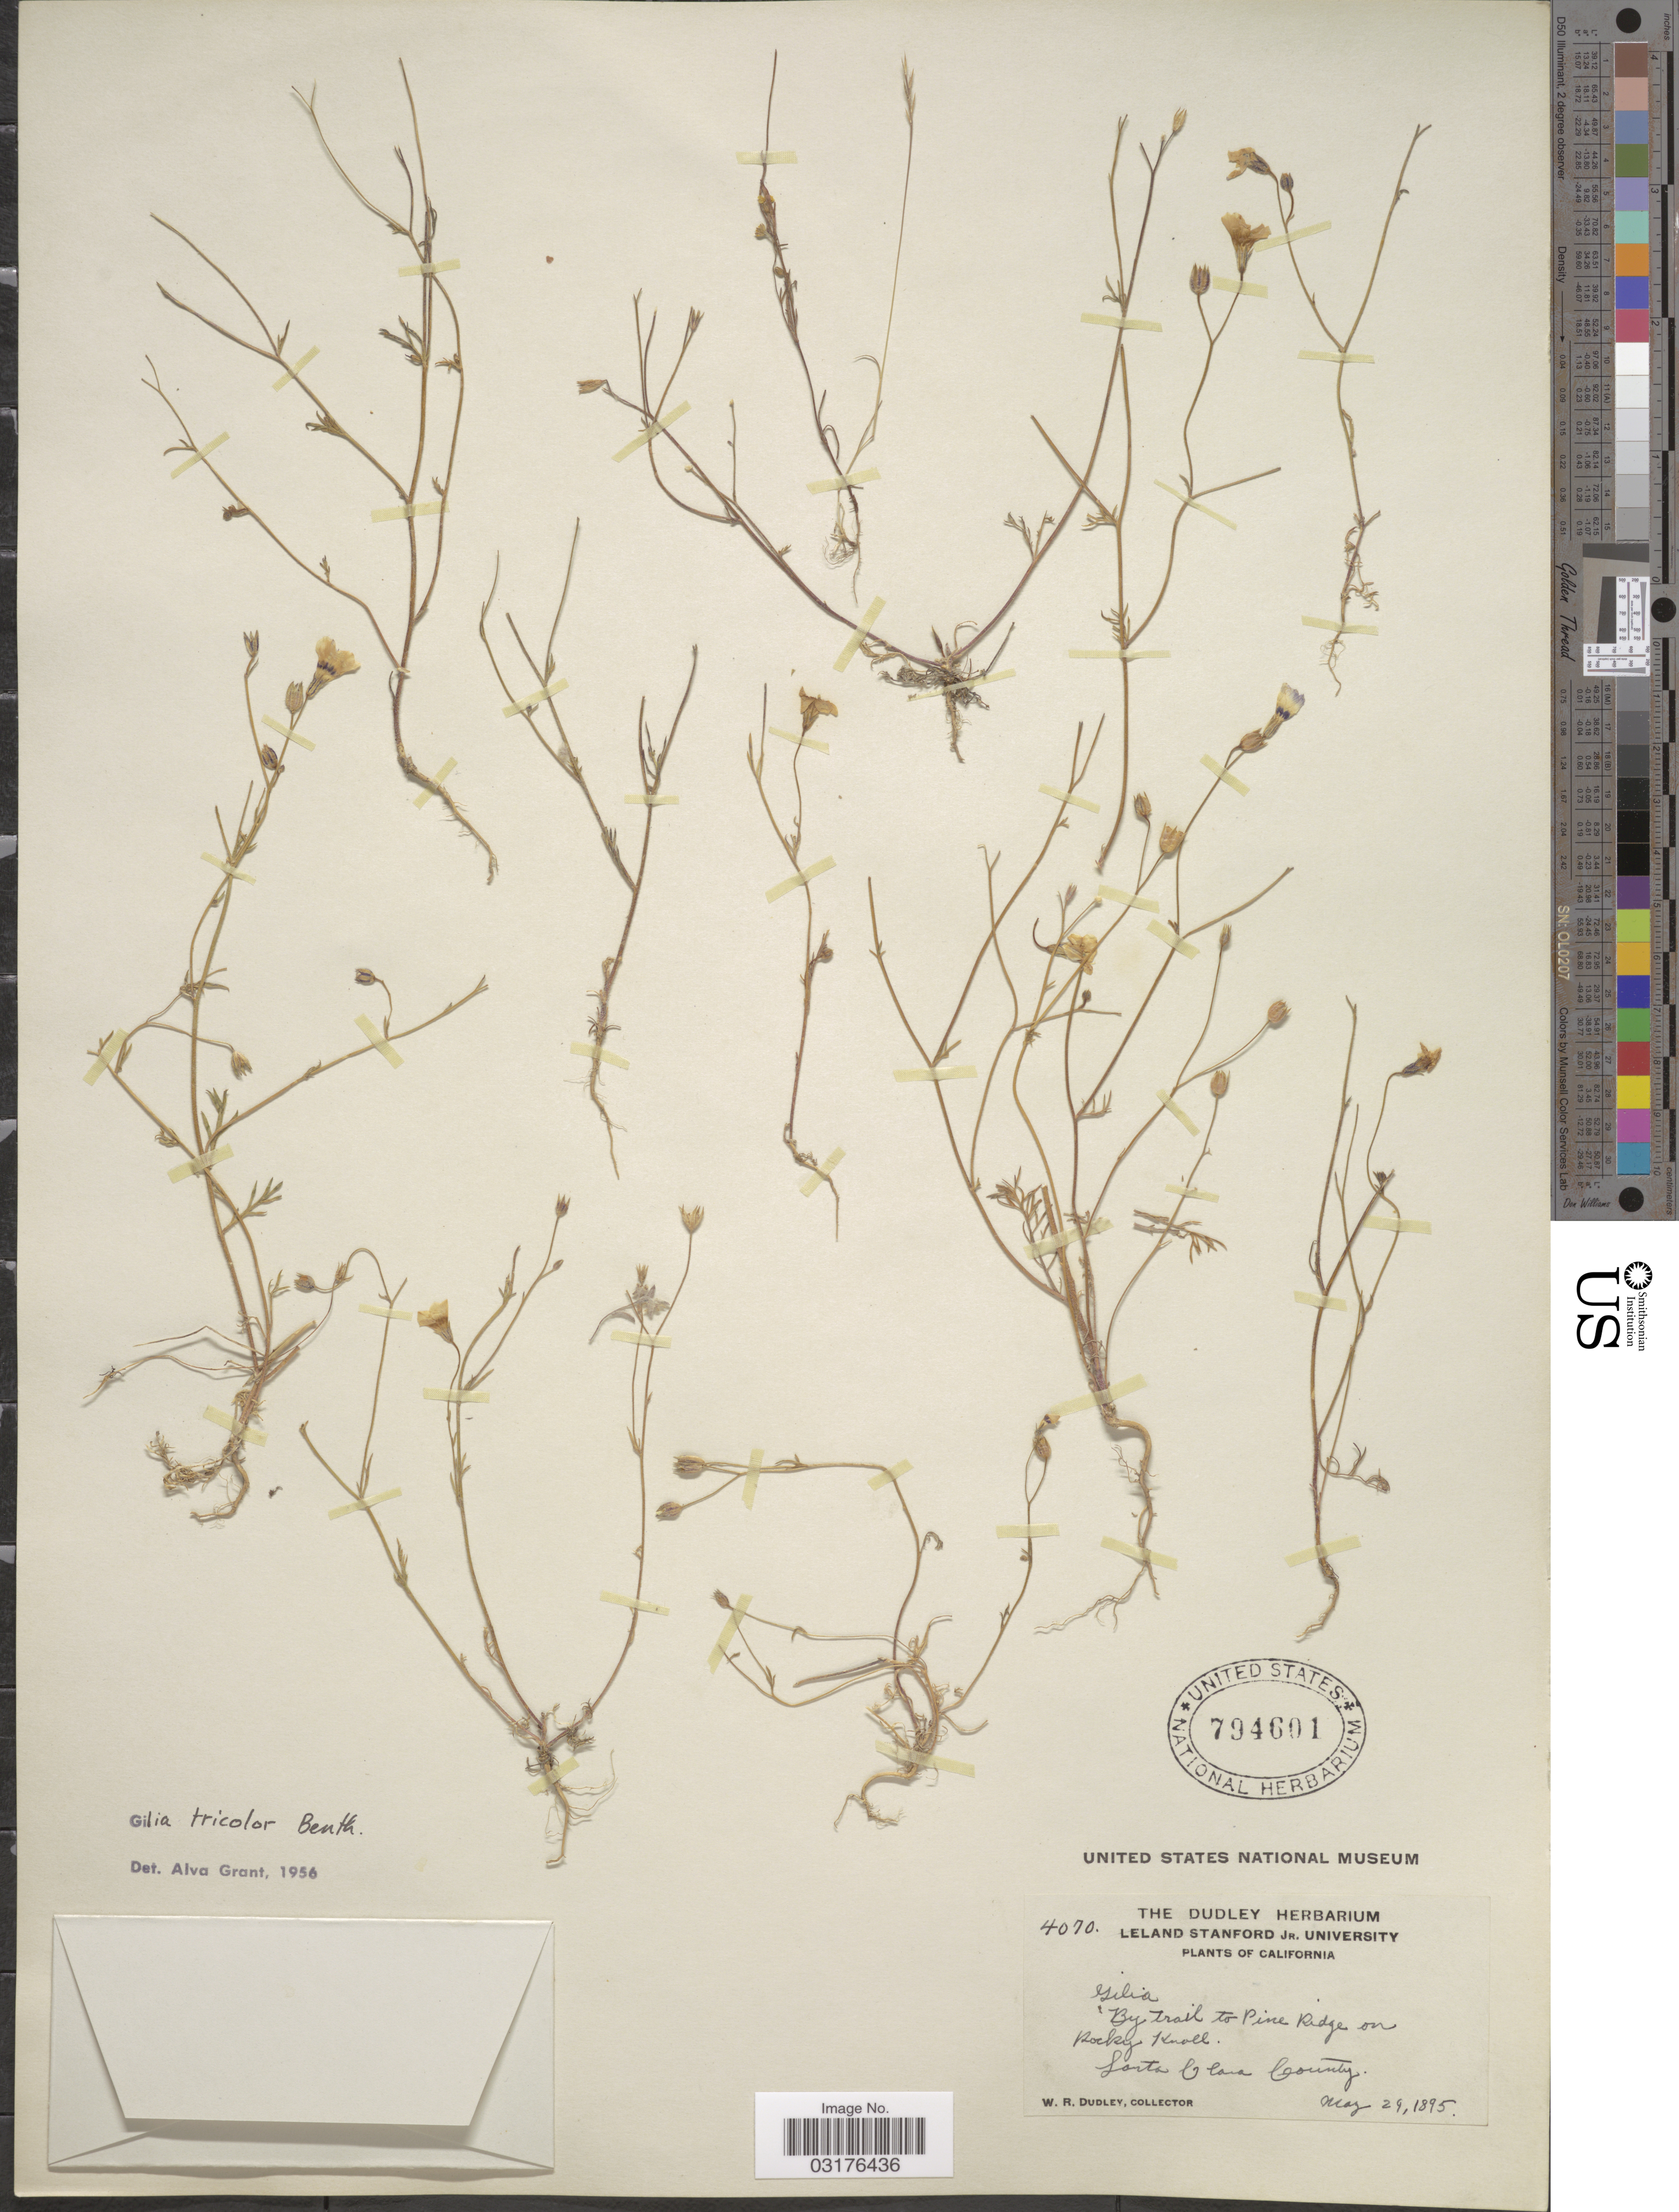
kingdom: Plantae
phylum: Tracheophyta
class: Magnoliopsida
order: Ericales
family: Polemoniaceae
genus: Gilia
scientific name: Gilia tricolor subsp. diffusa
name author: (Congdon) H. Mason & A.D. Grant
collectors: W. Dudley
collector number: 4070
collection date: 1895-05-29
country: United States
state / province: California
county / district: Santa Clara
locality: Santa Clara County.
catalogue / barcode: US 794601